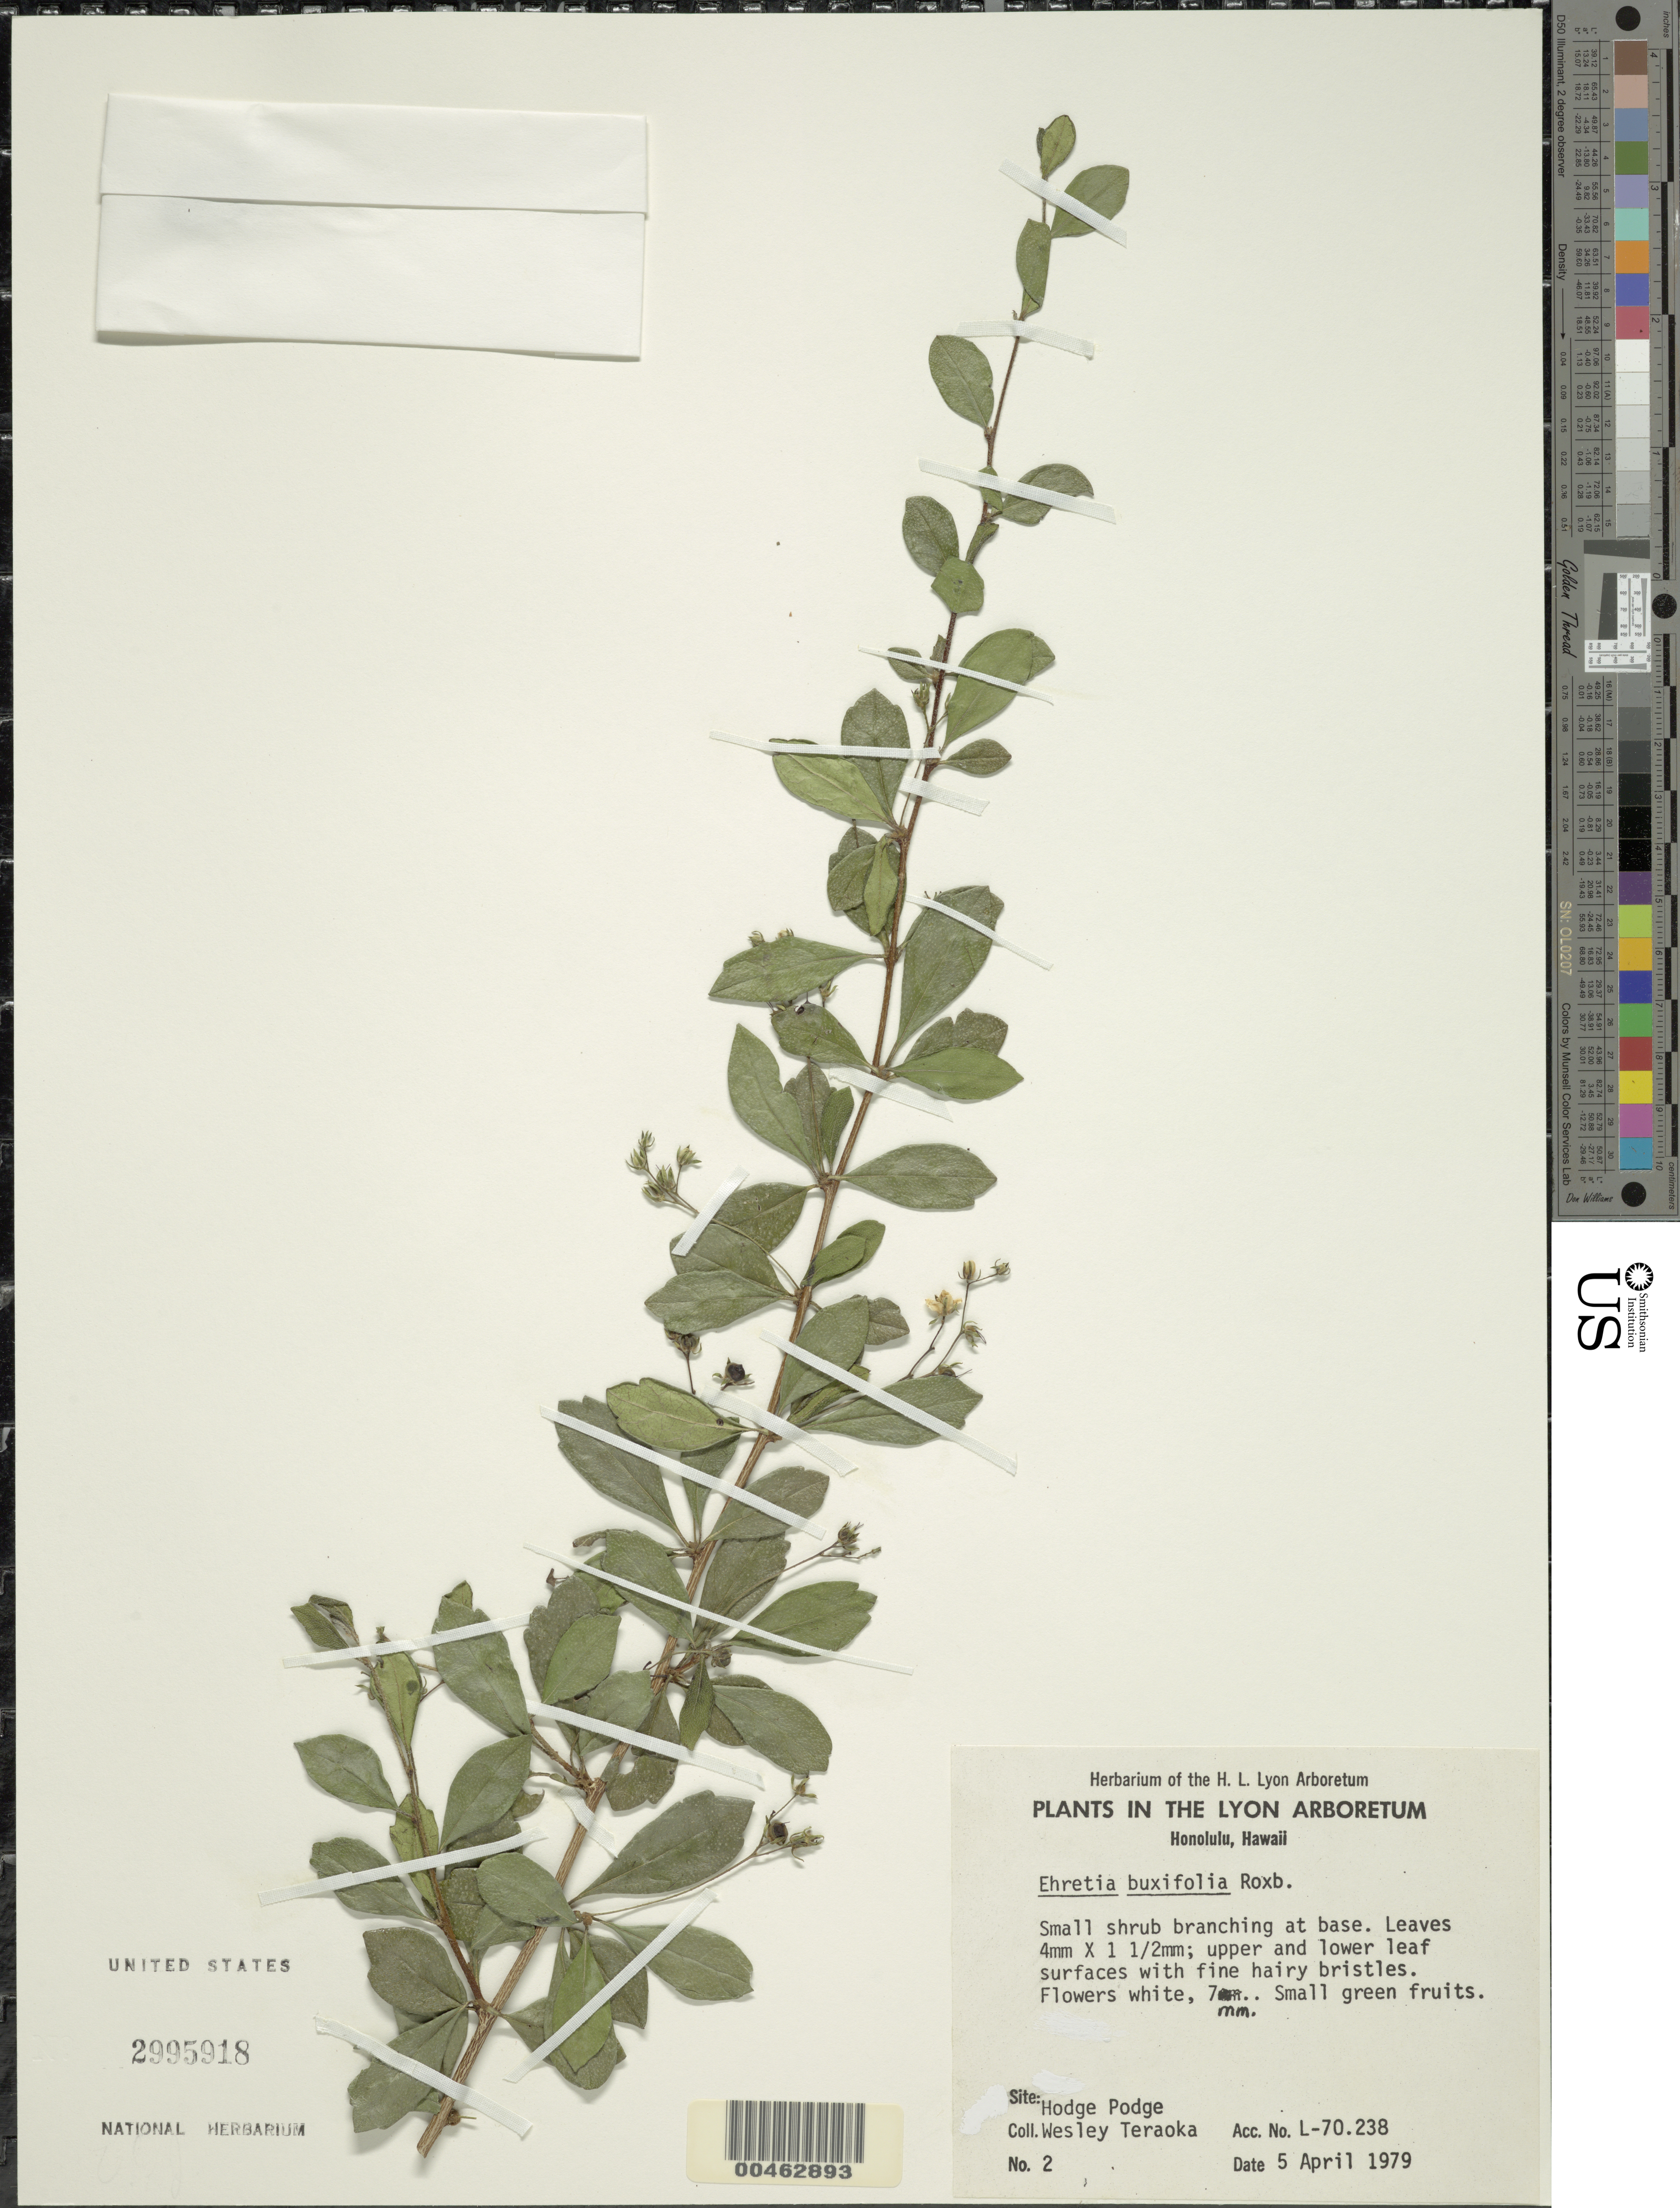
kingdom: Plantae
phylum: Tracheophyta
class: Magnoliopsida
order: Boraginales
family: Ehretiaceae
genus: Ehretia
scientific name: Ehretia microphylla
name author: Lam.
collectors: W. Teraoka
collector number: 2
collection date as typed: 5 Apr 1979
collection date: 1979-04-05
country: United States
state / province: Hawaii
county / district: Honolulu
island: Oahu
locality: Honolulu, Hodge Podge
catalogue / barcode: US 2995918